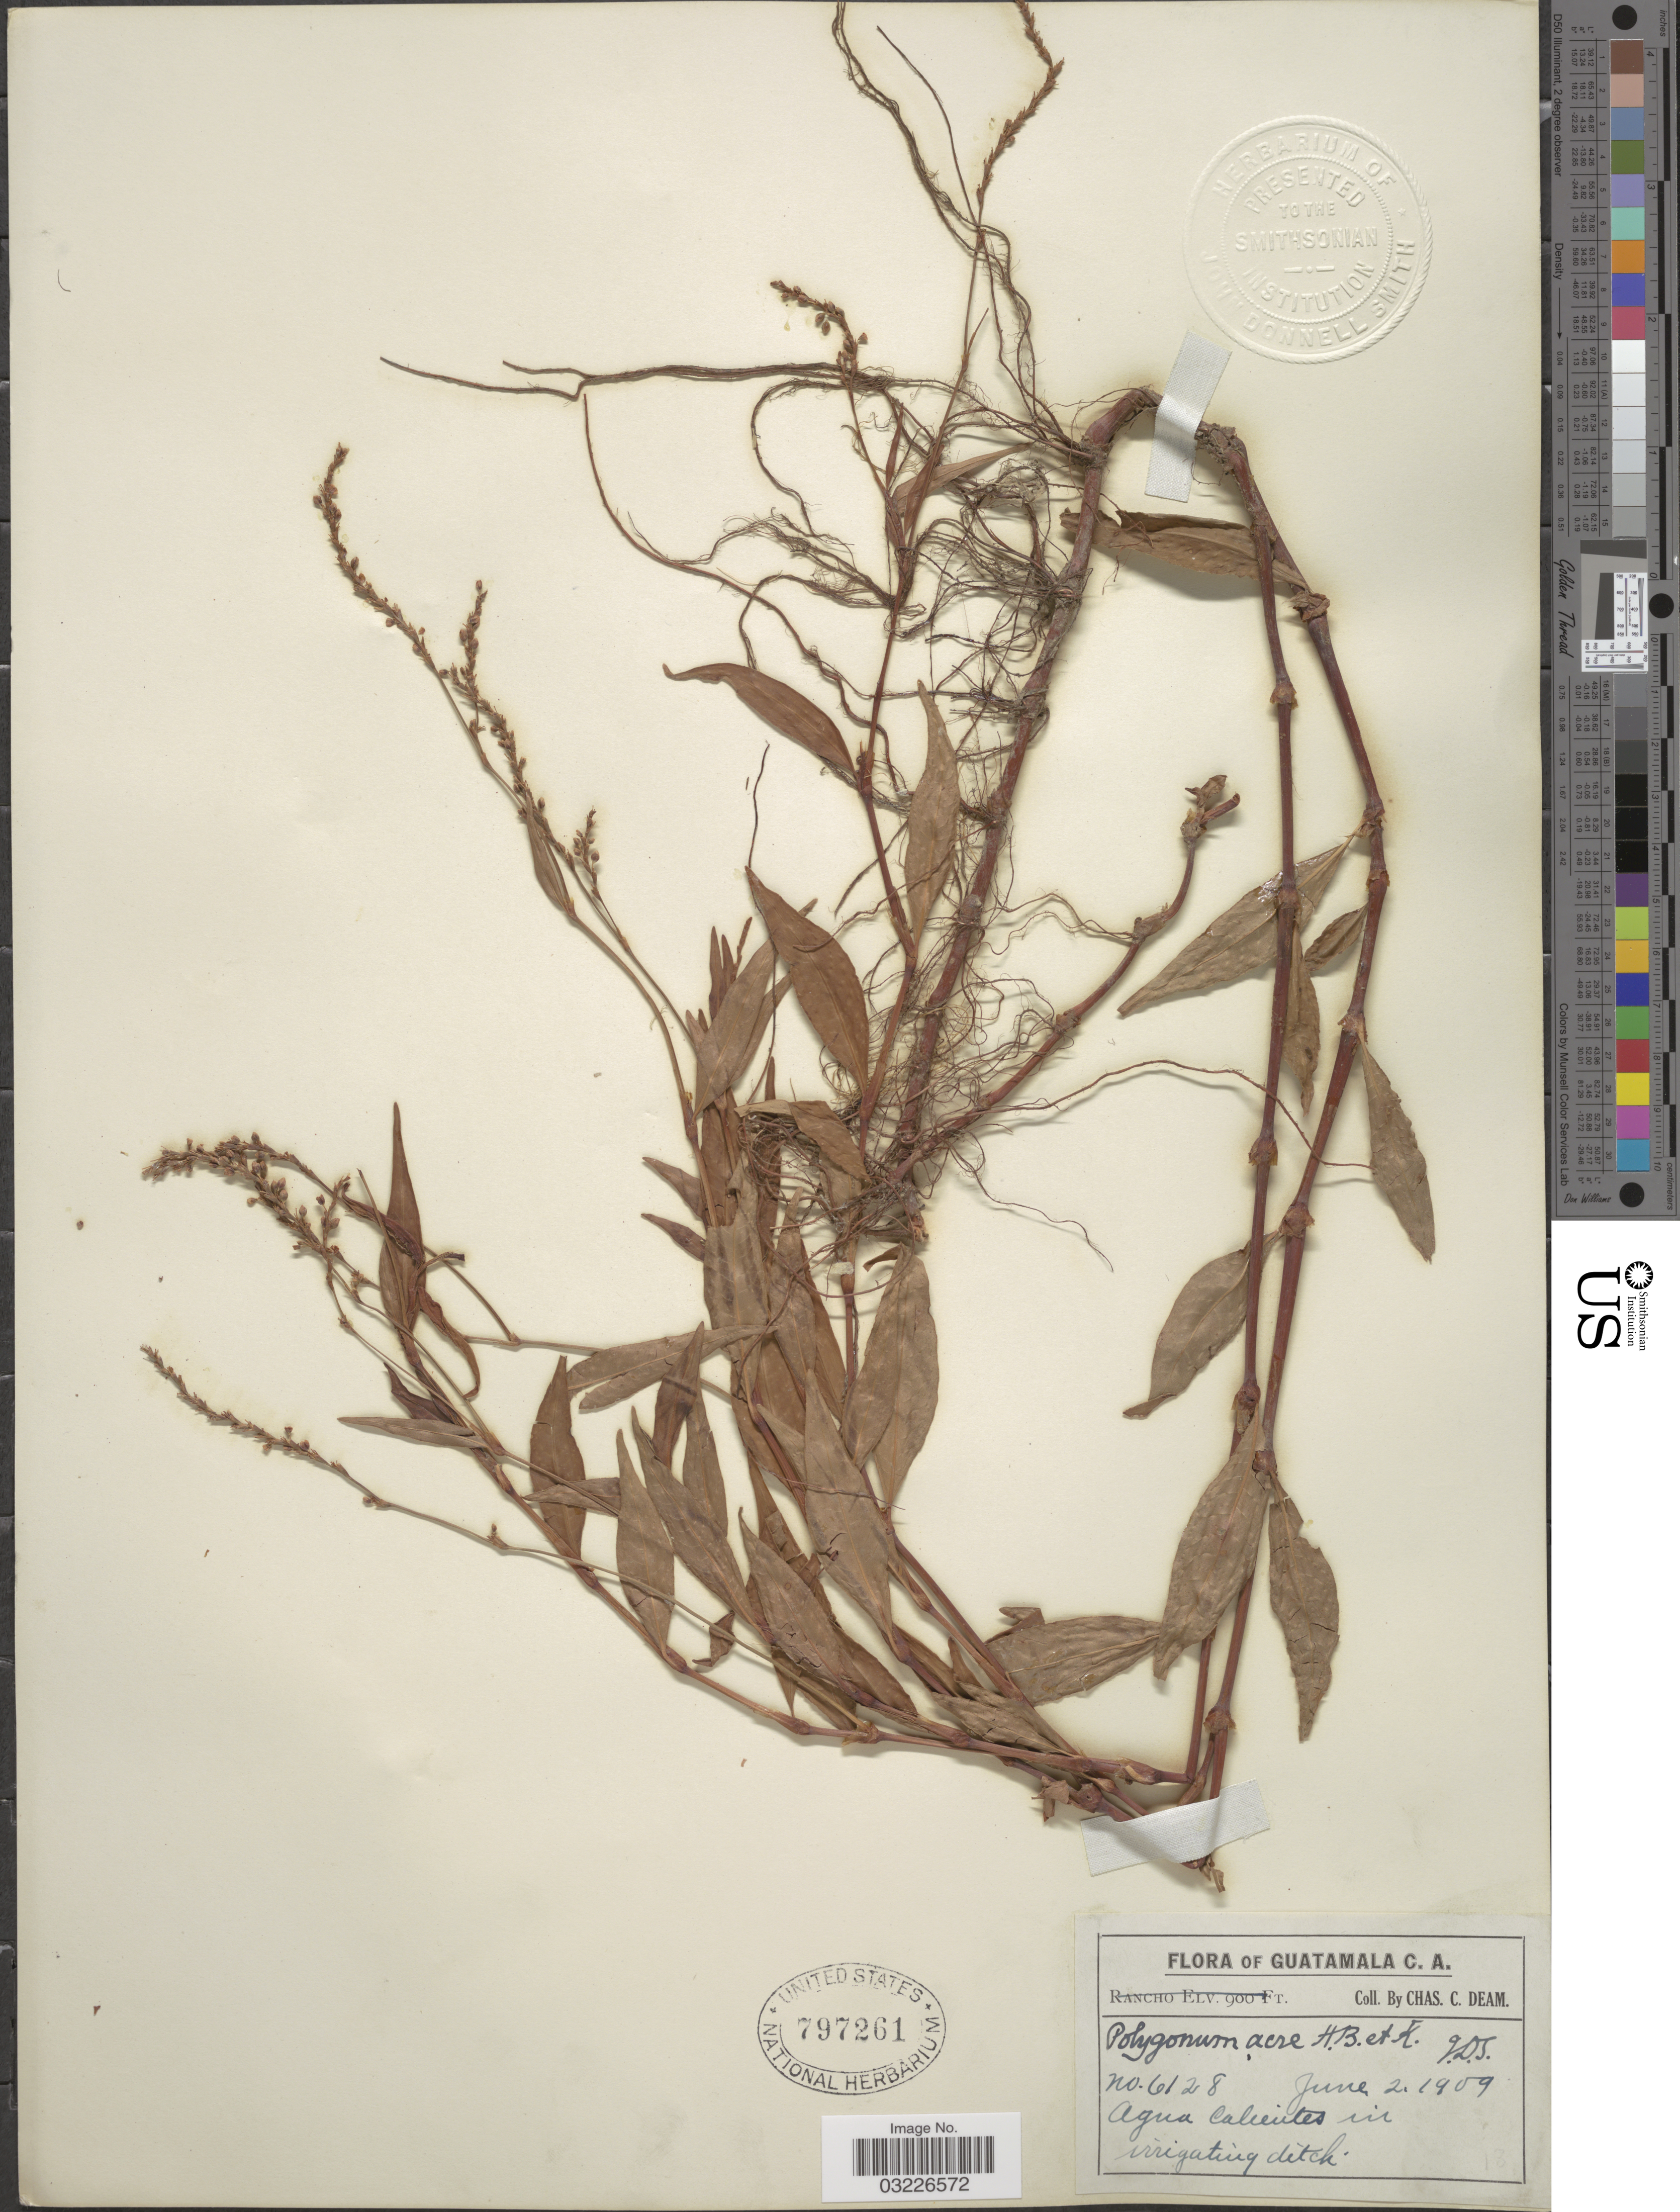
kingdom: Plantae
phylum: Tracheophyta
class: Magnoliopsida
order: Caryophyllales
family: Polygonaceae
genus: Persicaria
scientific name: Persicaria punctata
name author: (Elliott) Small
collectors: C. C. Deam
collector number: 6128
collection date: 1909-06-02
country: Guatemala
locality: Agua Calientes in irrigating ditch.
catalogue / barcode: US 797261